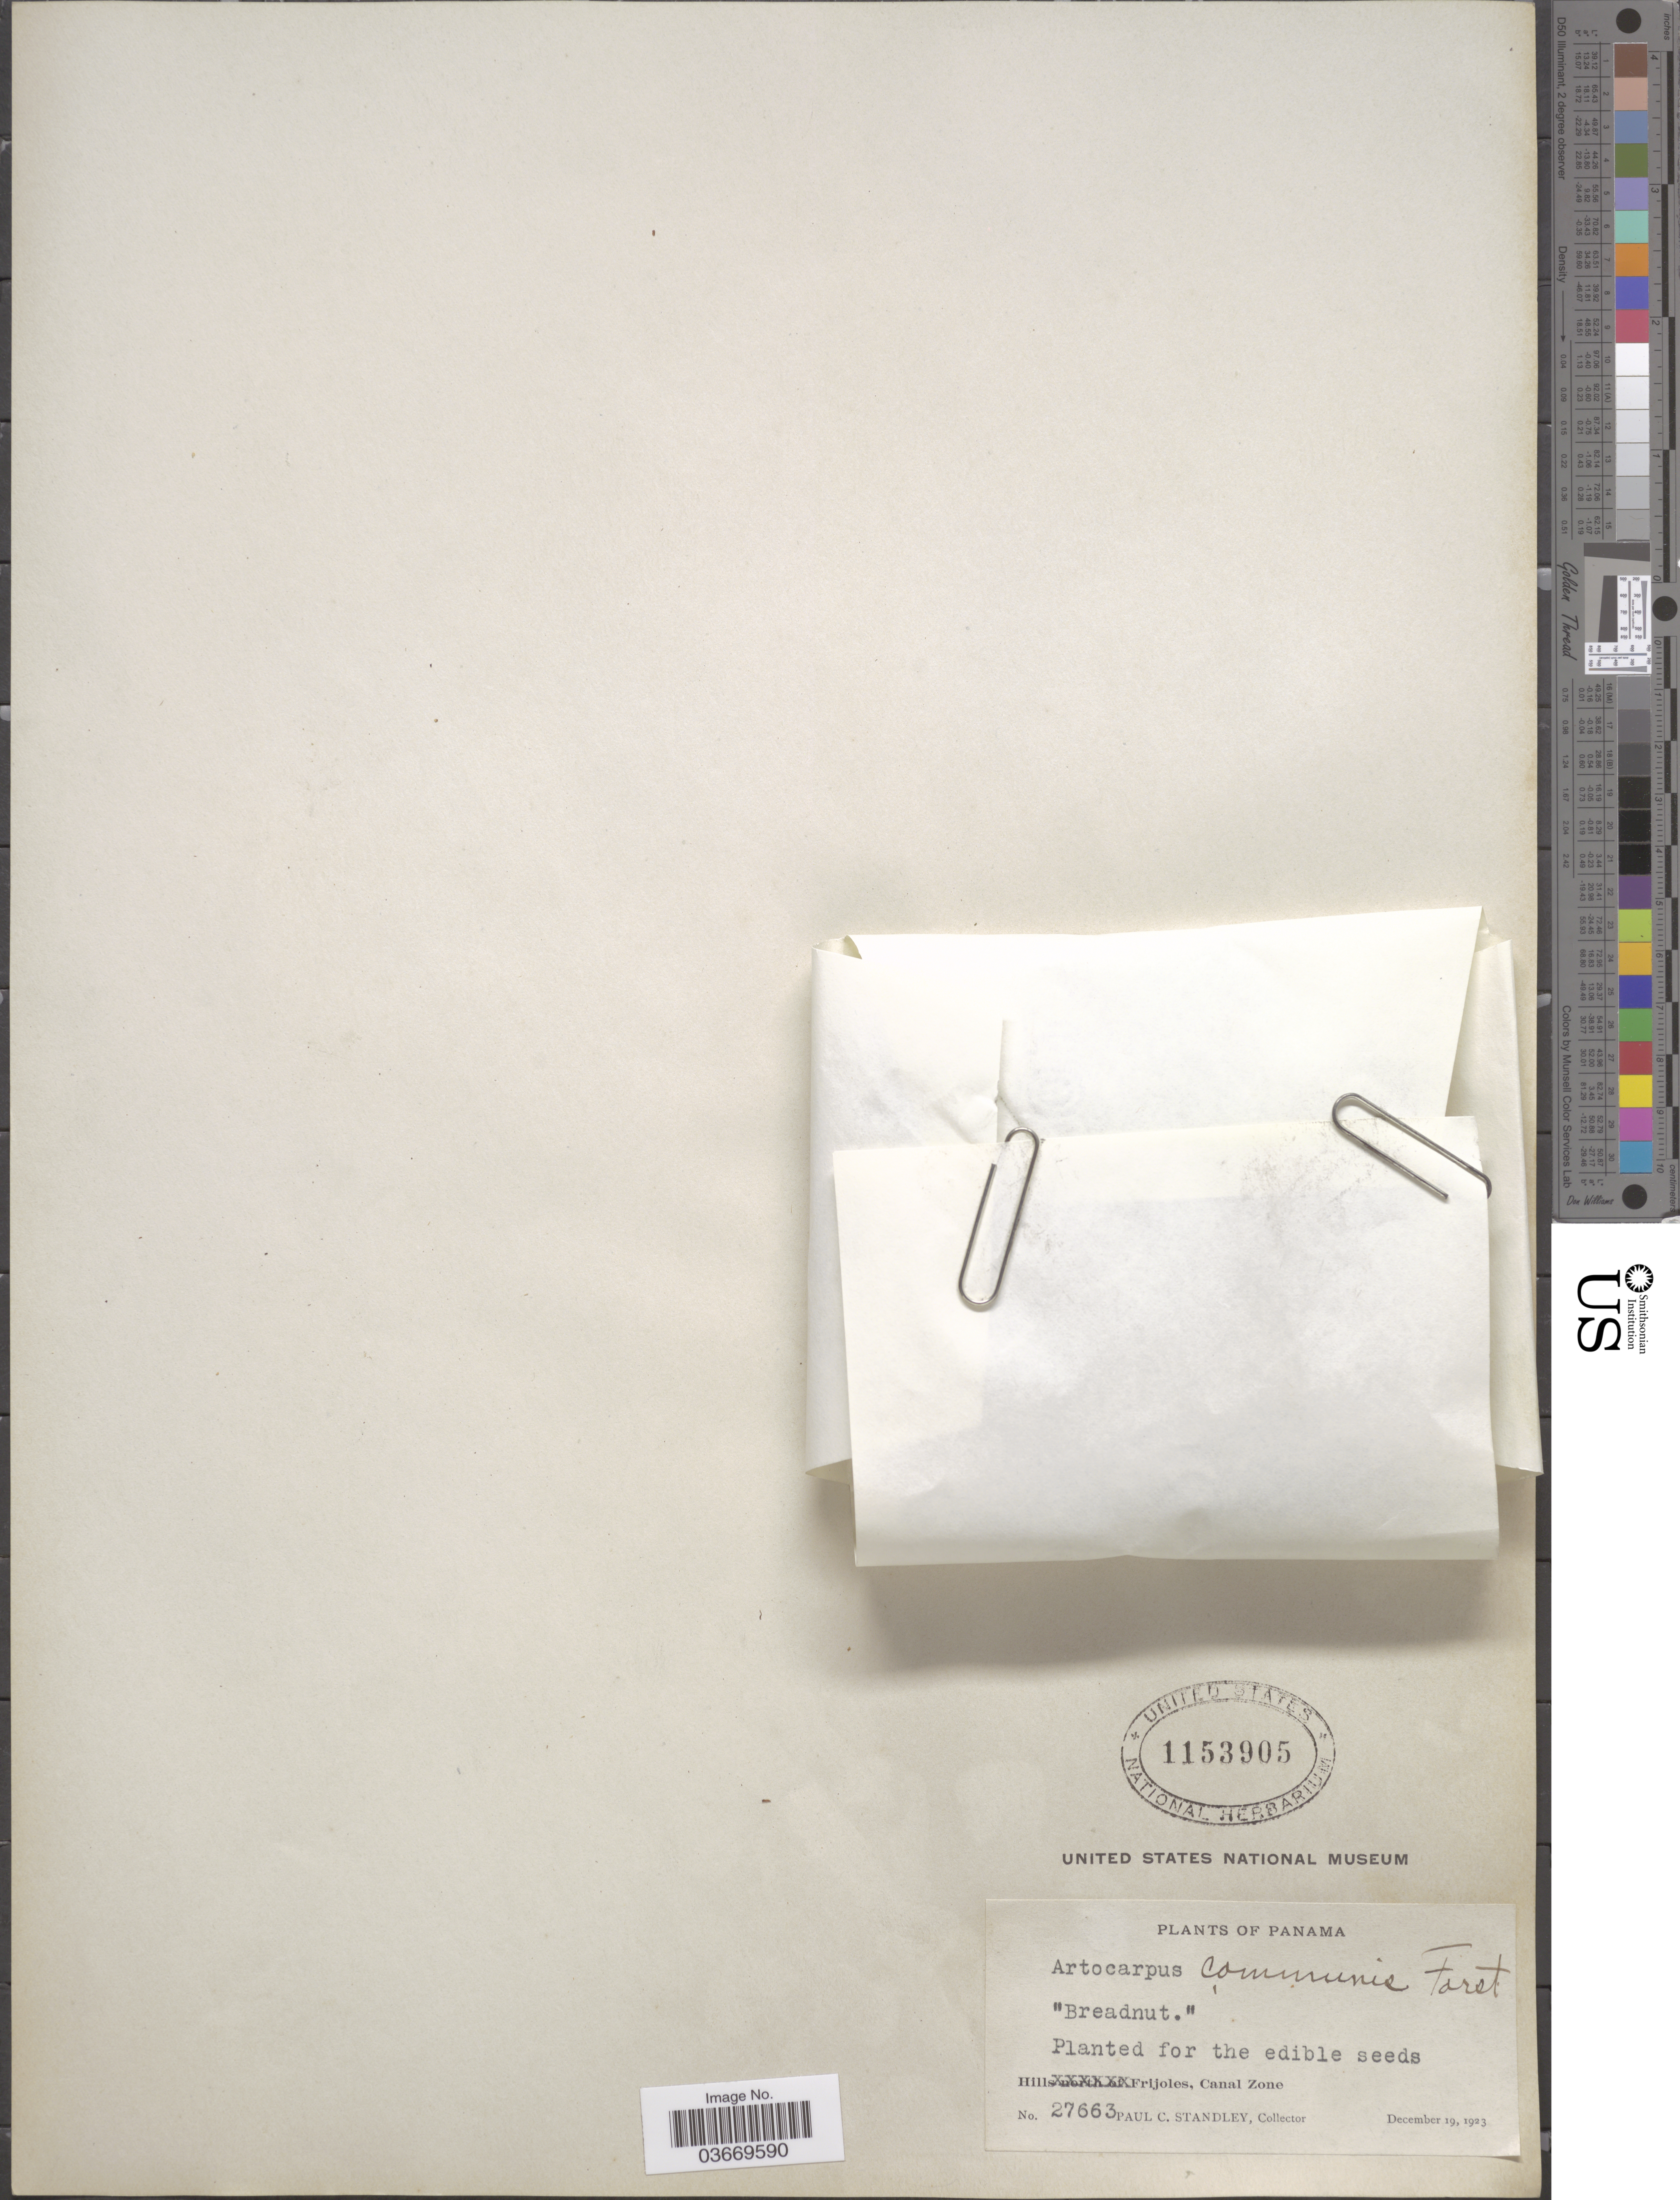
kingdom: Plantae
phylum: Tracheophyta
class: Magnoliopsida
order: Rosales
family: Moraceae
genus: Artocarpus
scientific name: Artocarpus altilis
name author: (Parkinson) Fosberg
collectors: P. C. Standley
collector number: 27663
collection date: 1923-12-19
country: Panama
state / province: Colón / Panamá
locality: Hills Frijoles, Canal Zone.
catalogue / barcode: US 1153905